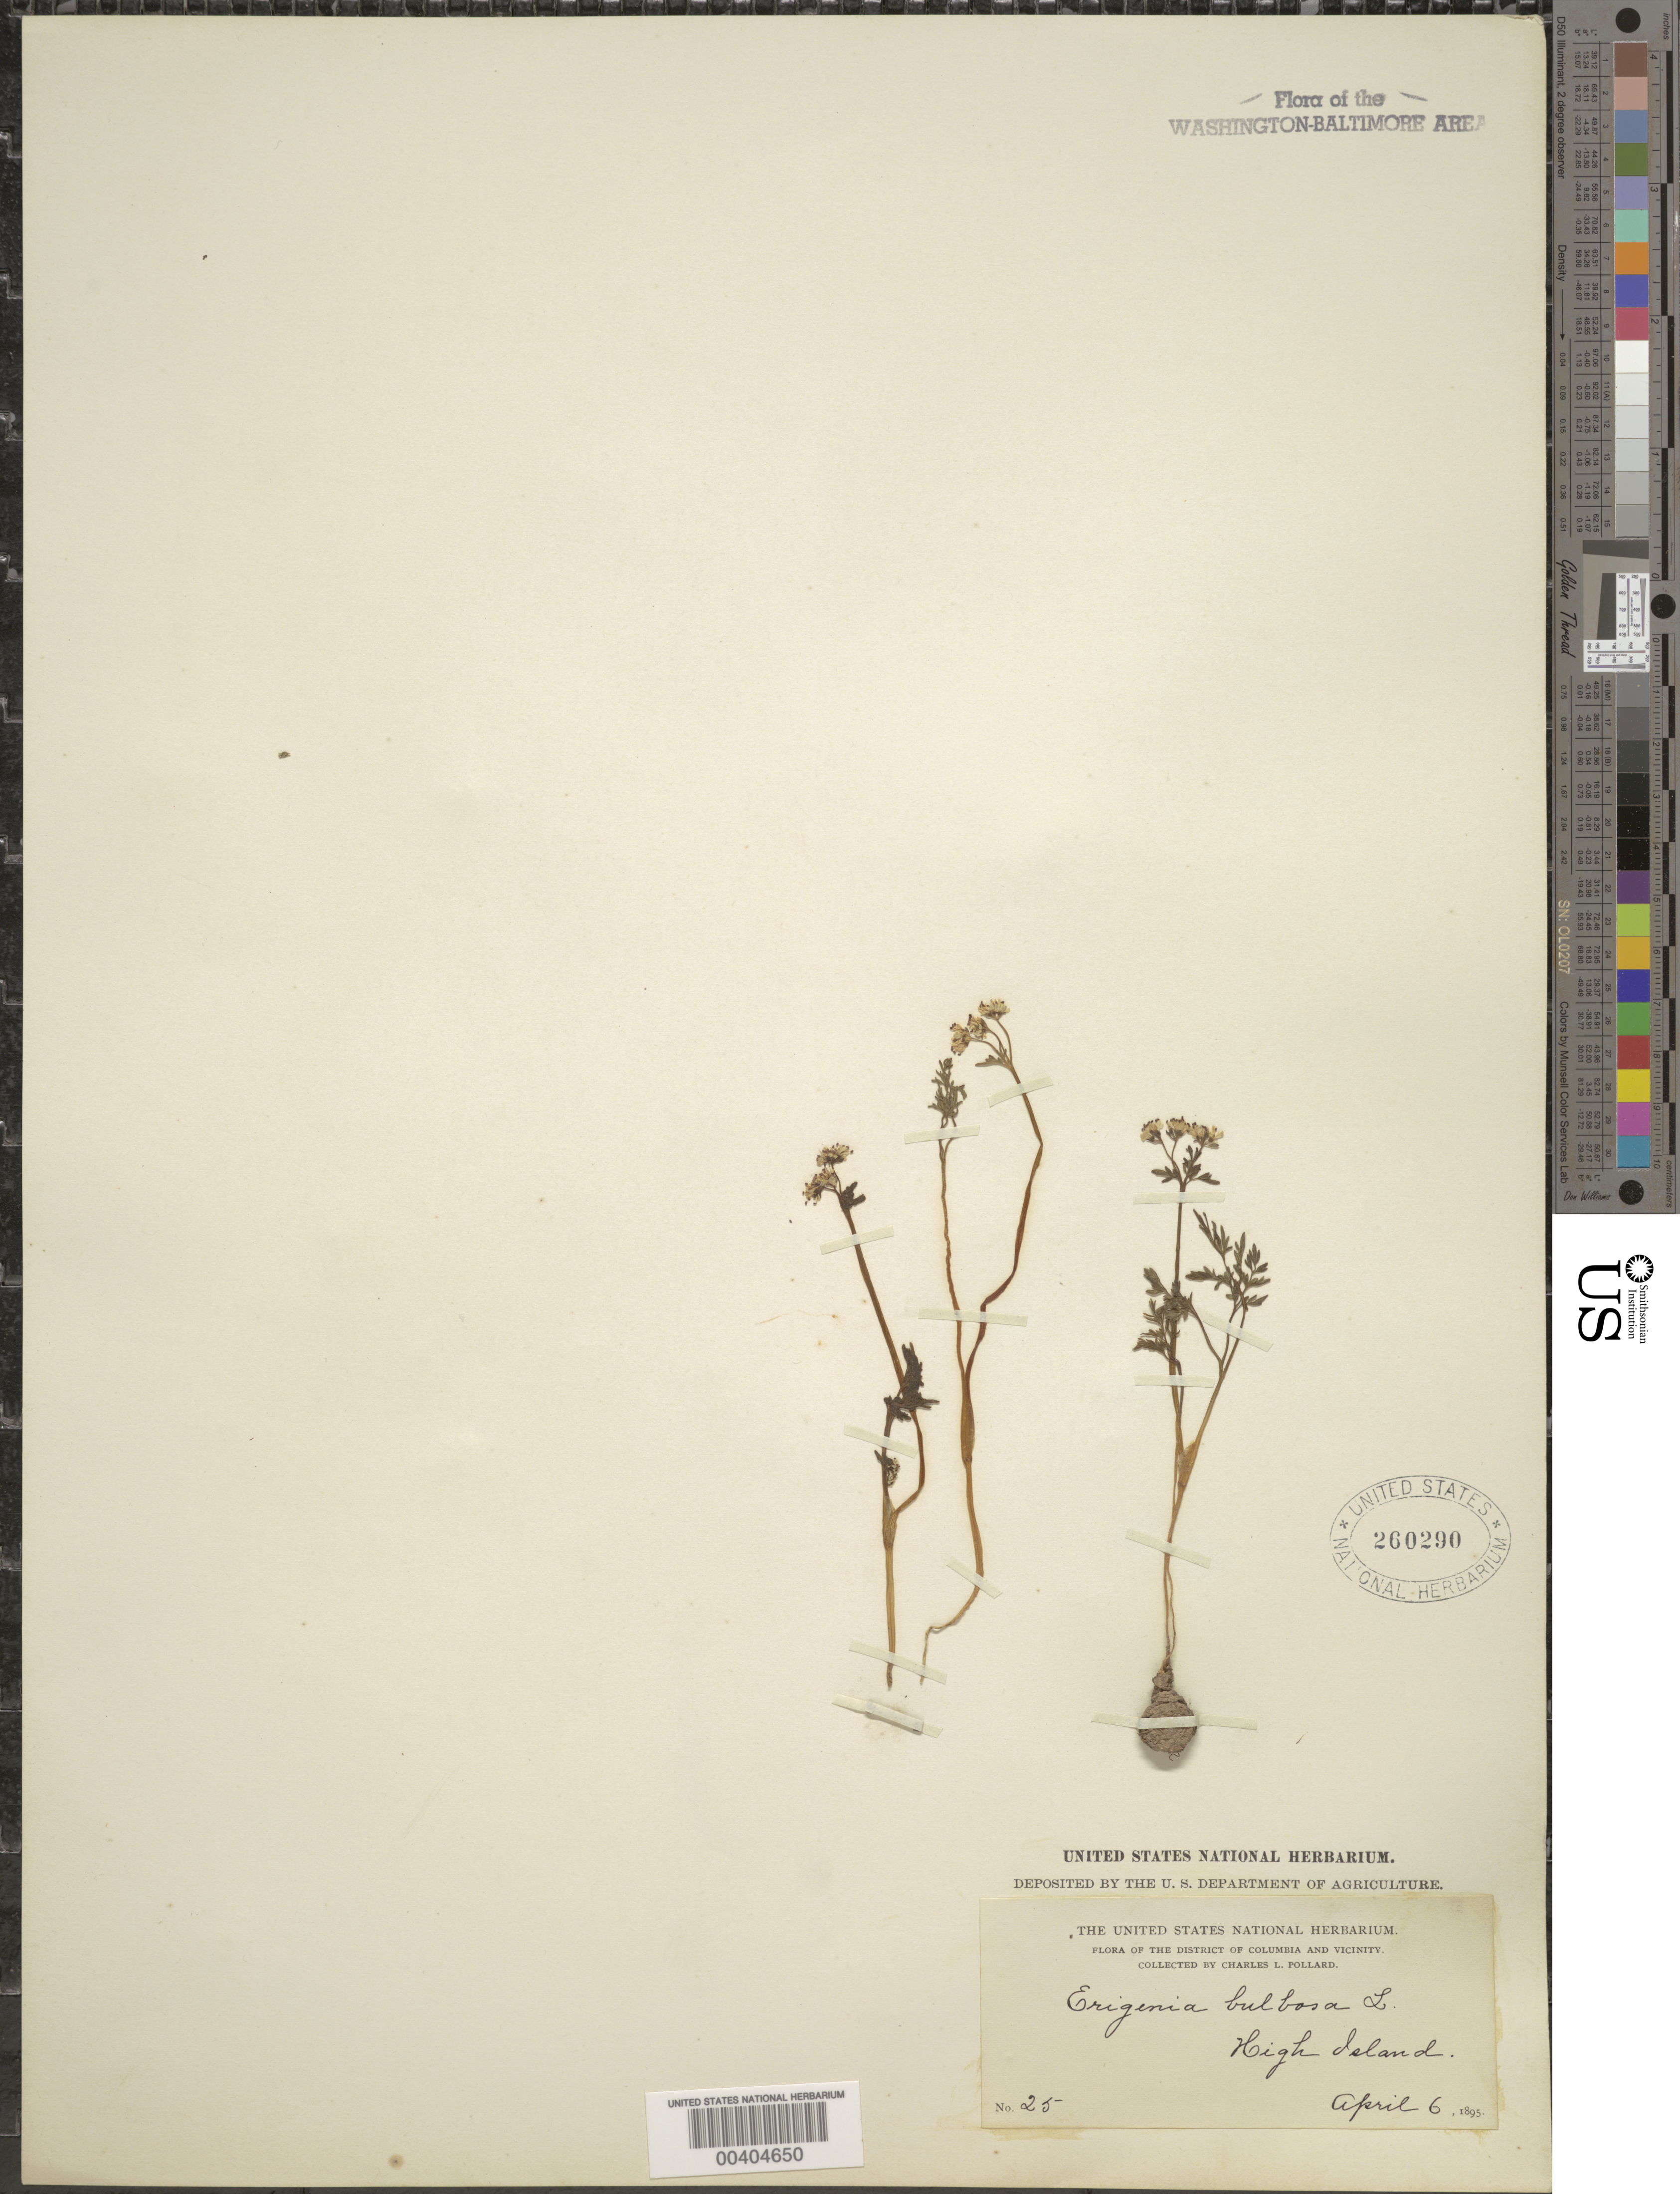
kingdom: Plantae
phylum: Tracheophyta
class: Magnoliopsida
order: Apiales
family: Apiaceae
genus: Erigenia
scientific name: Erigenia bulbosa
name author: (Michx.) Nutt.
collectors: C. L. Pollard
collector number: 25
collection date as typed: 06 Apr 1895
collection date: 1895-04-06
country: United States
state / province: Maryland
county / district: Montgomery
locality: High Island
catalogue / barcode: US 260290